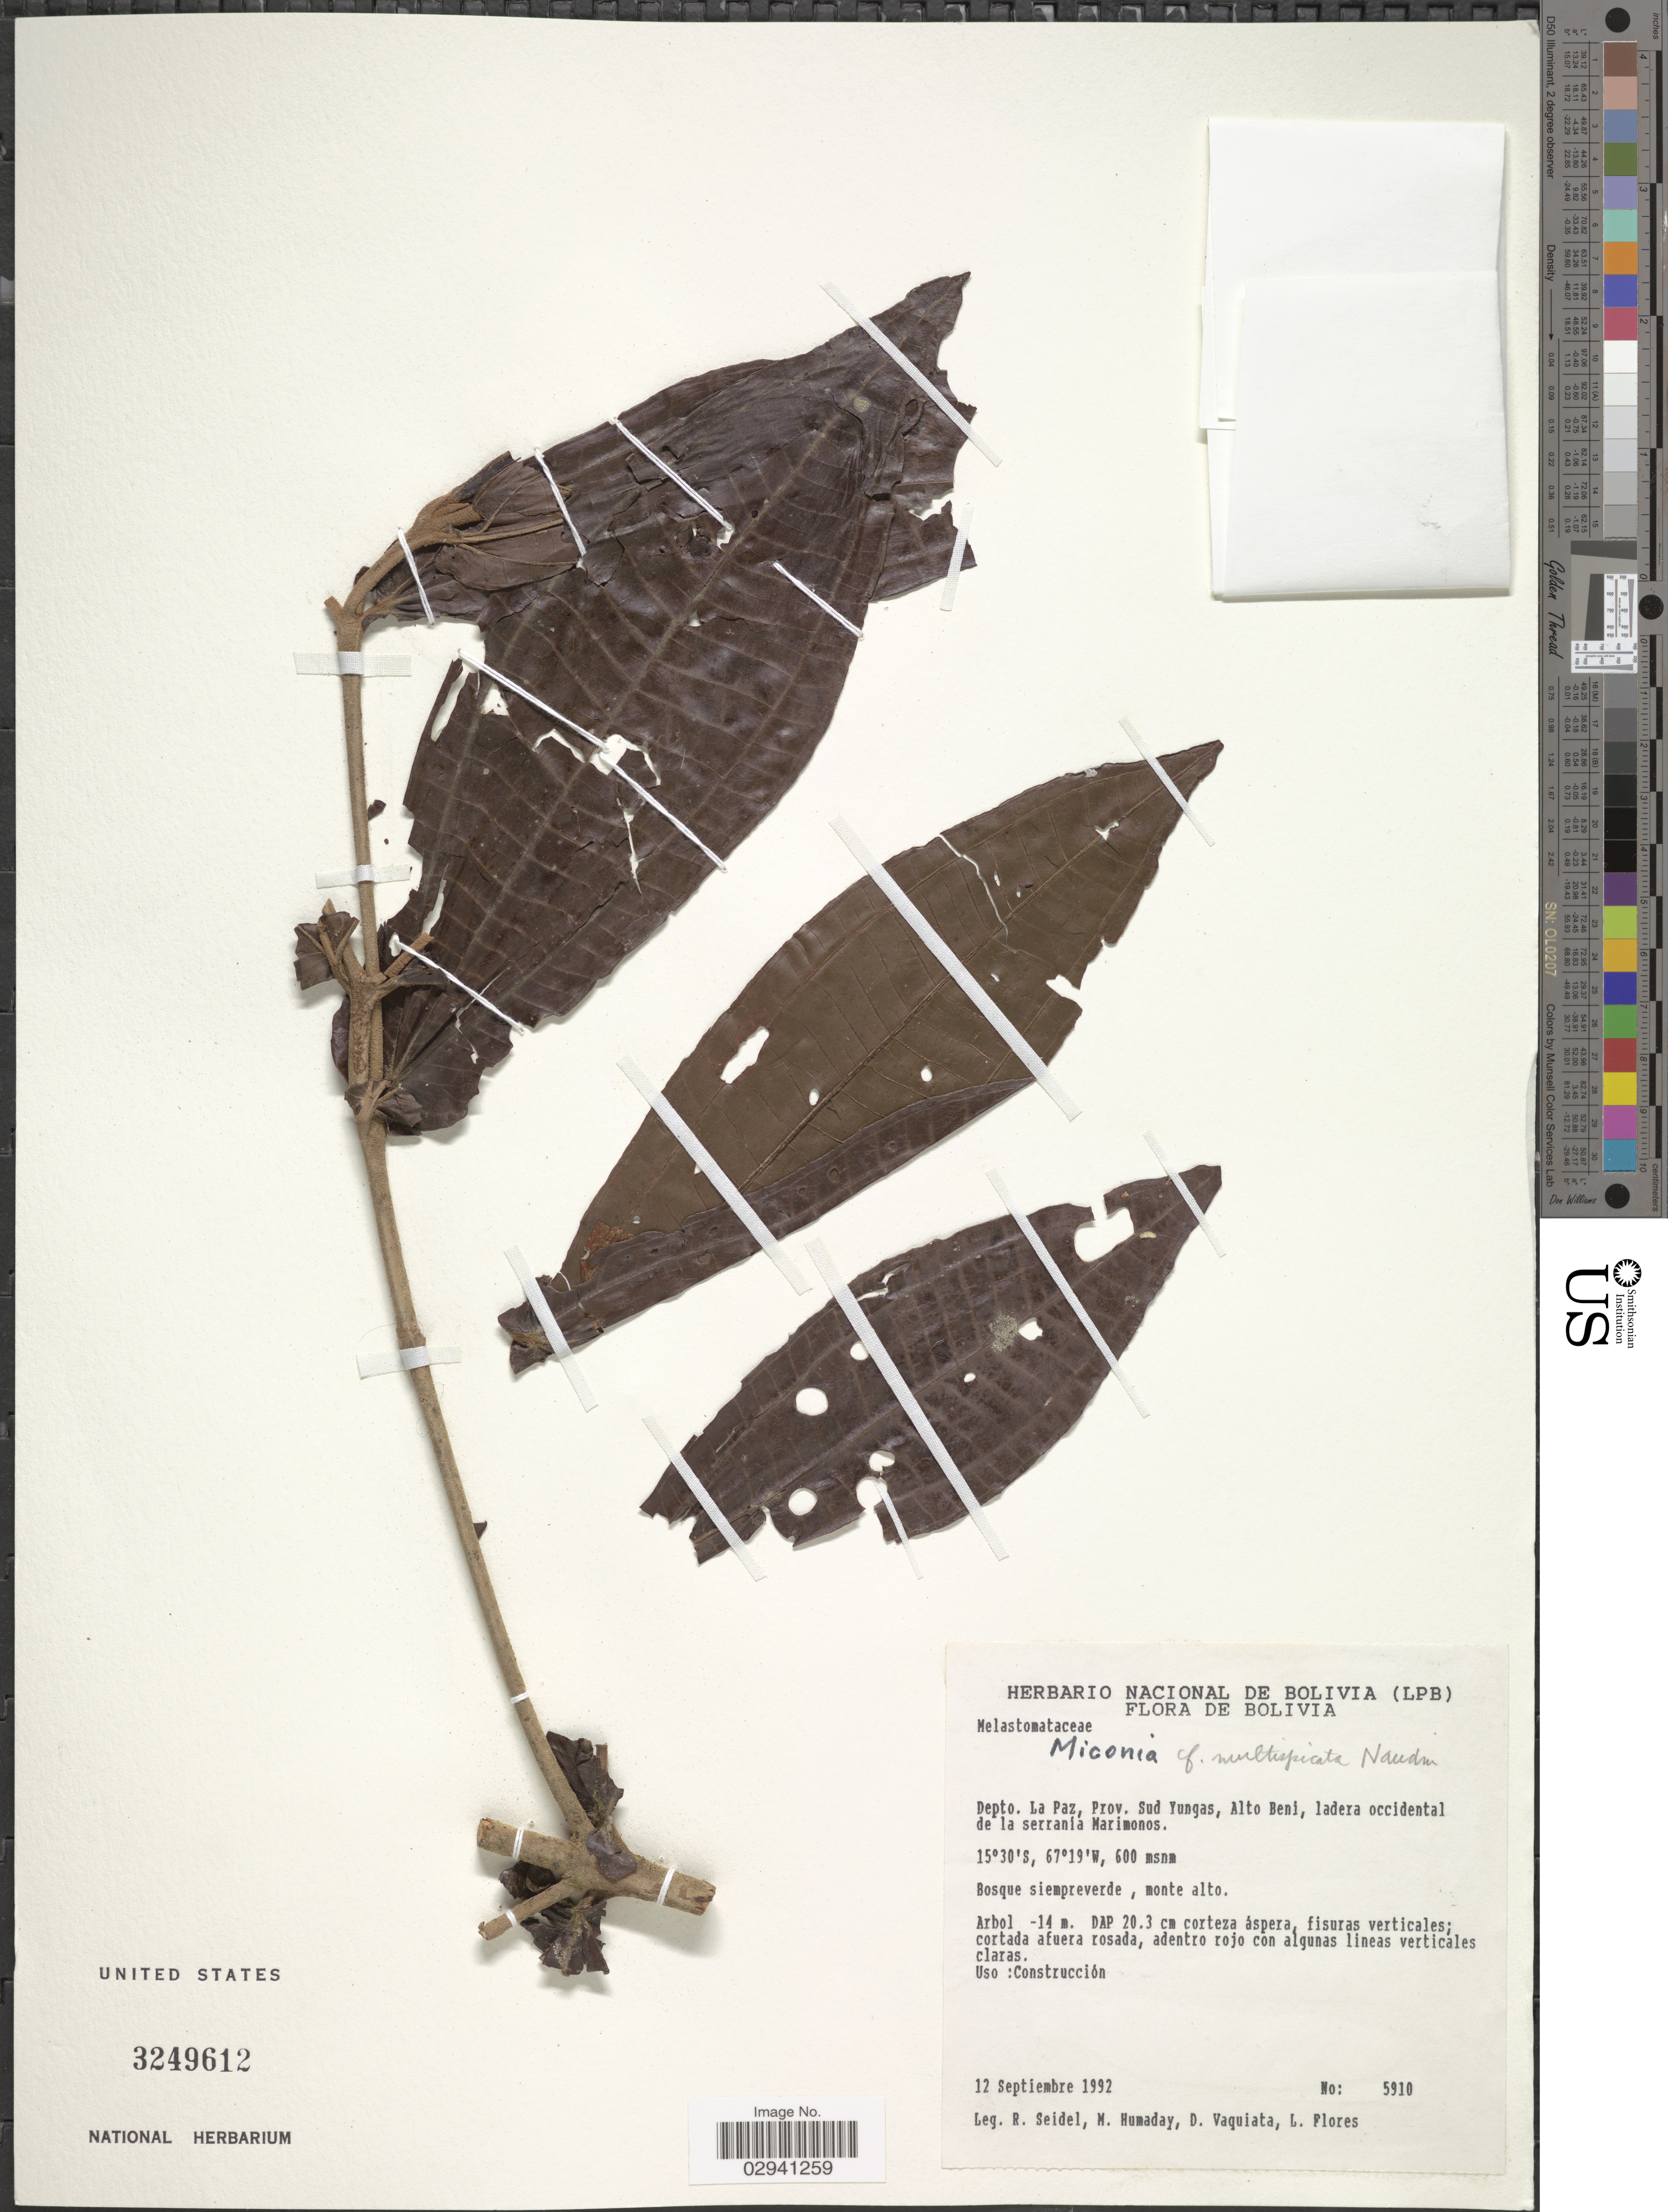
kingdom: Plantae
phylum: Tracheophyta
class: Magnoliopsida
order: Myrtales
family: Melastomataceae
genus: Miconia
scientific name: Miconia multispicata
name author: Naudin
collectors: R. Seidel, M. Humaday, D. Vaquiata & L. Flores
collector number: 5910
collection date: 1992-09-12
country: Bolivia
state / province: La Paz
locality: Depto. La Paz, Prov. Sud Yungas, Alto Beni, ladera occidental de la serranía Marimonos.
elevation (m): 600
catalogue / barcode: US 3249612